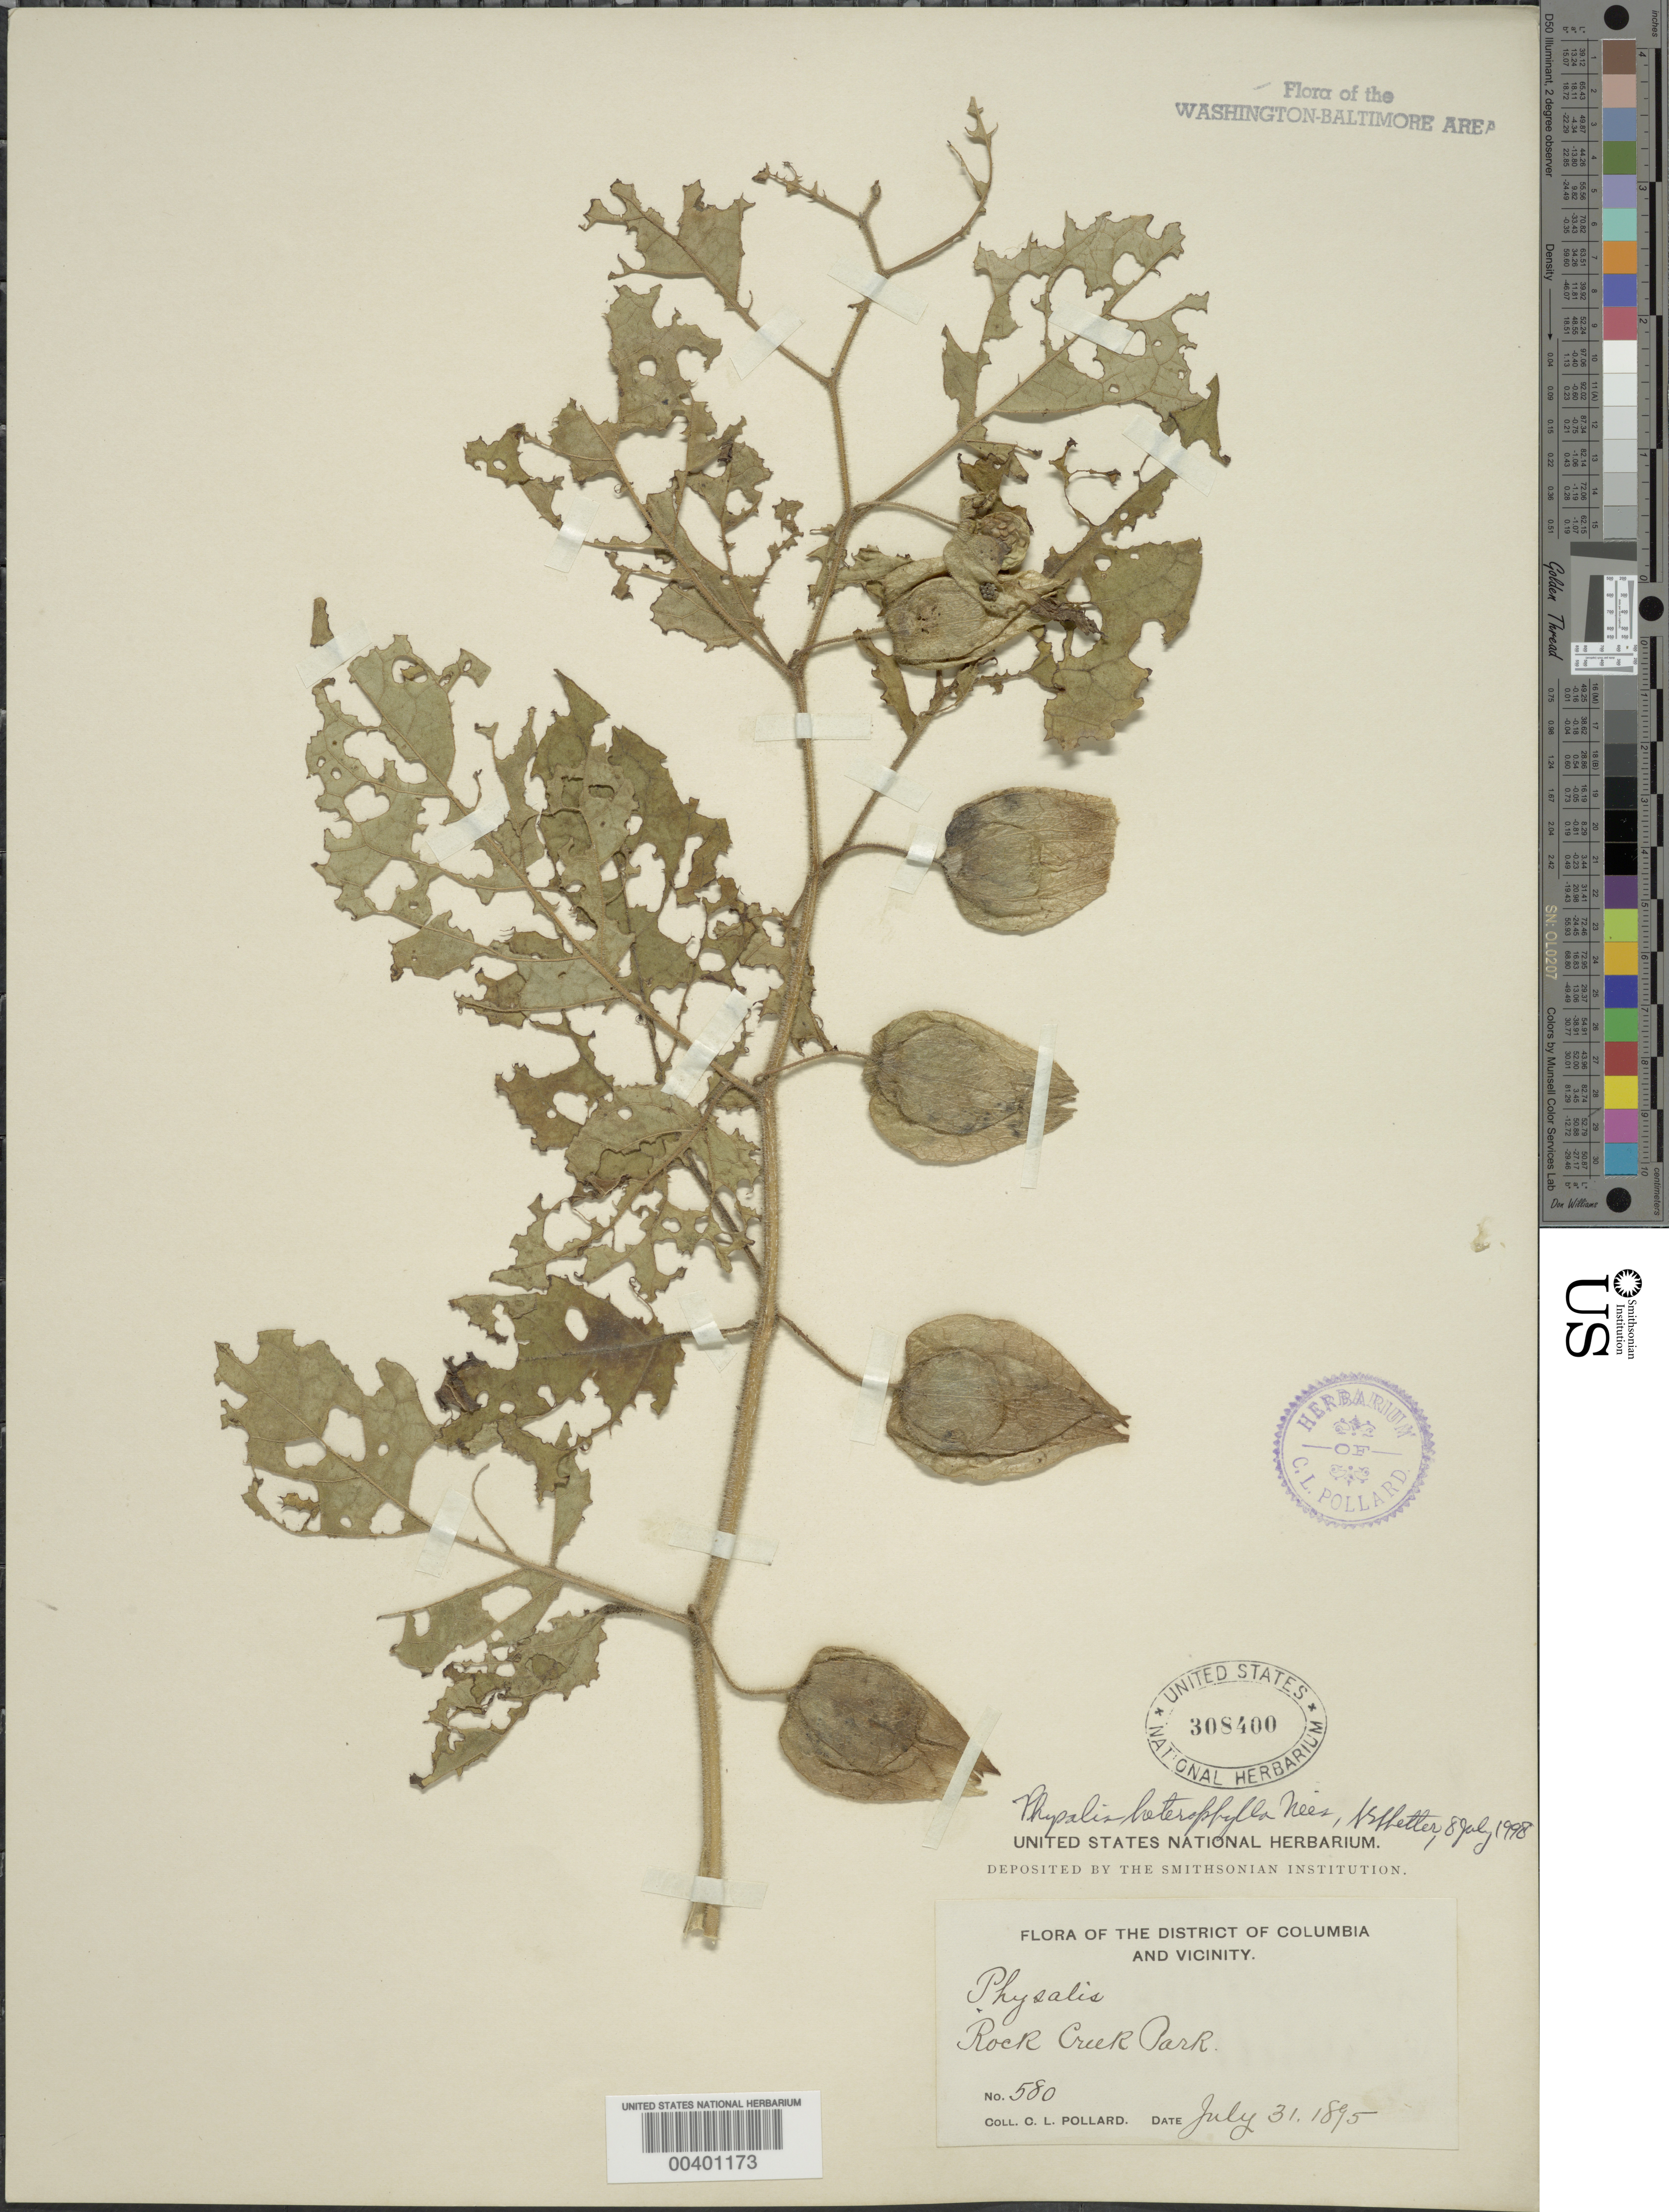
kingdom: Plantae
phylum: Tracheophyta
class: Magnoliopsida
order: Solanales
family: Solanaceae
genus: Physalis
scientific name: Physalis heterophylla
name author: Nees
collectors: C. L. Pollard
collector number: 580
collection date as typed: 31 Jul 1895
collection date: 1895-07-31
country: United States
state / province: District of Columbia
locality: Rock Creek Park Rock Creek Park and vicinity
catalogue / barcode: US 308400